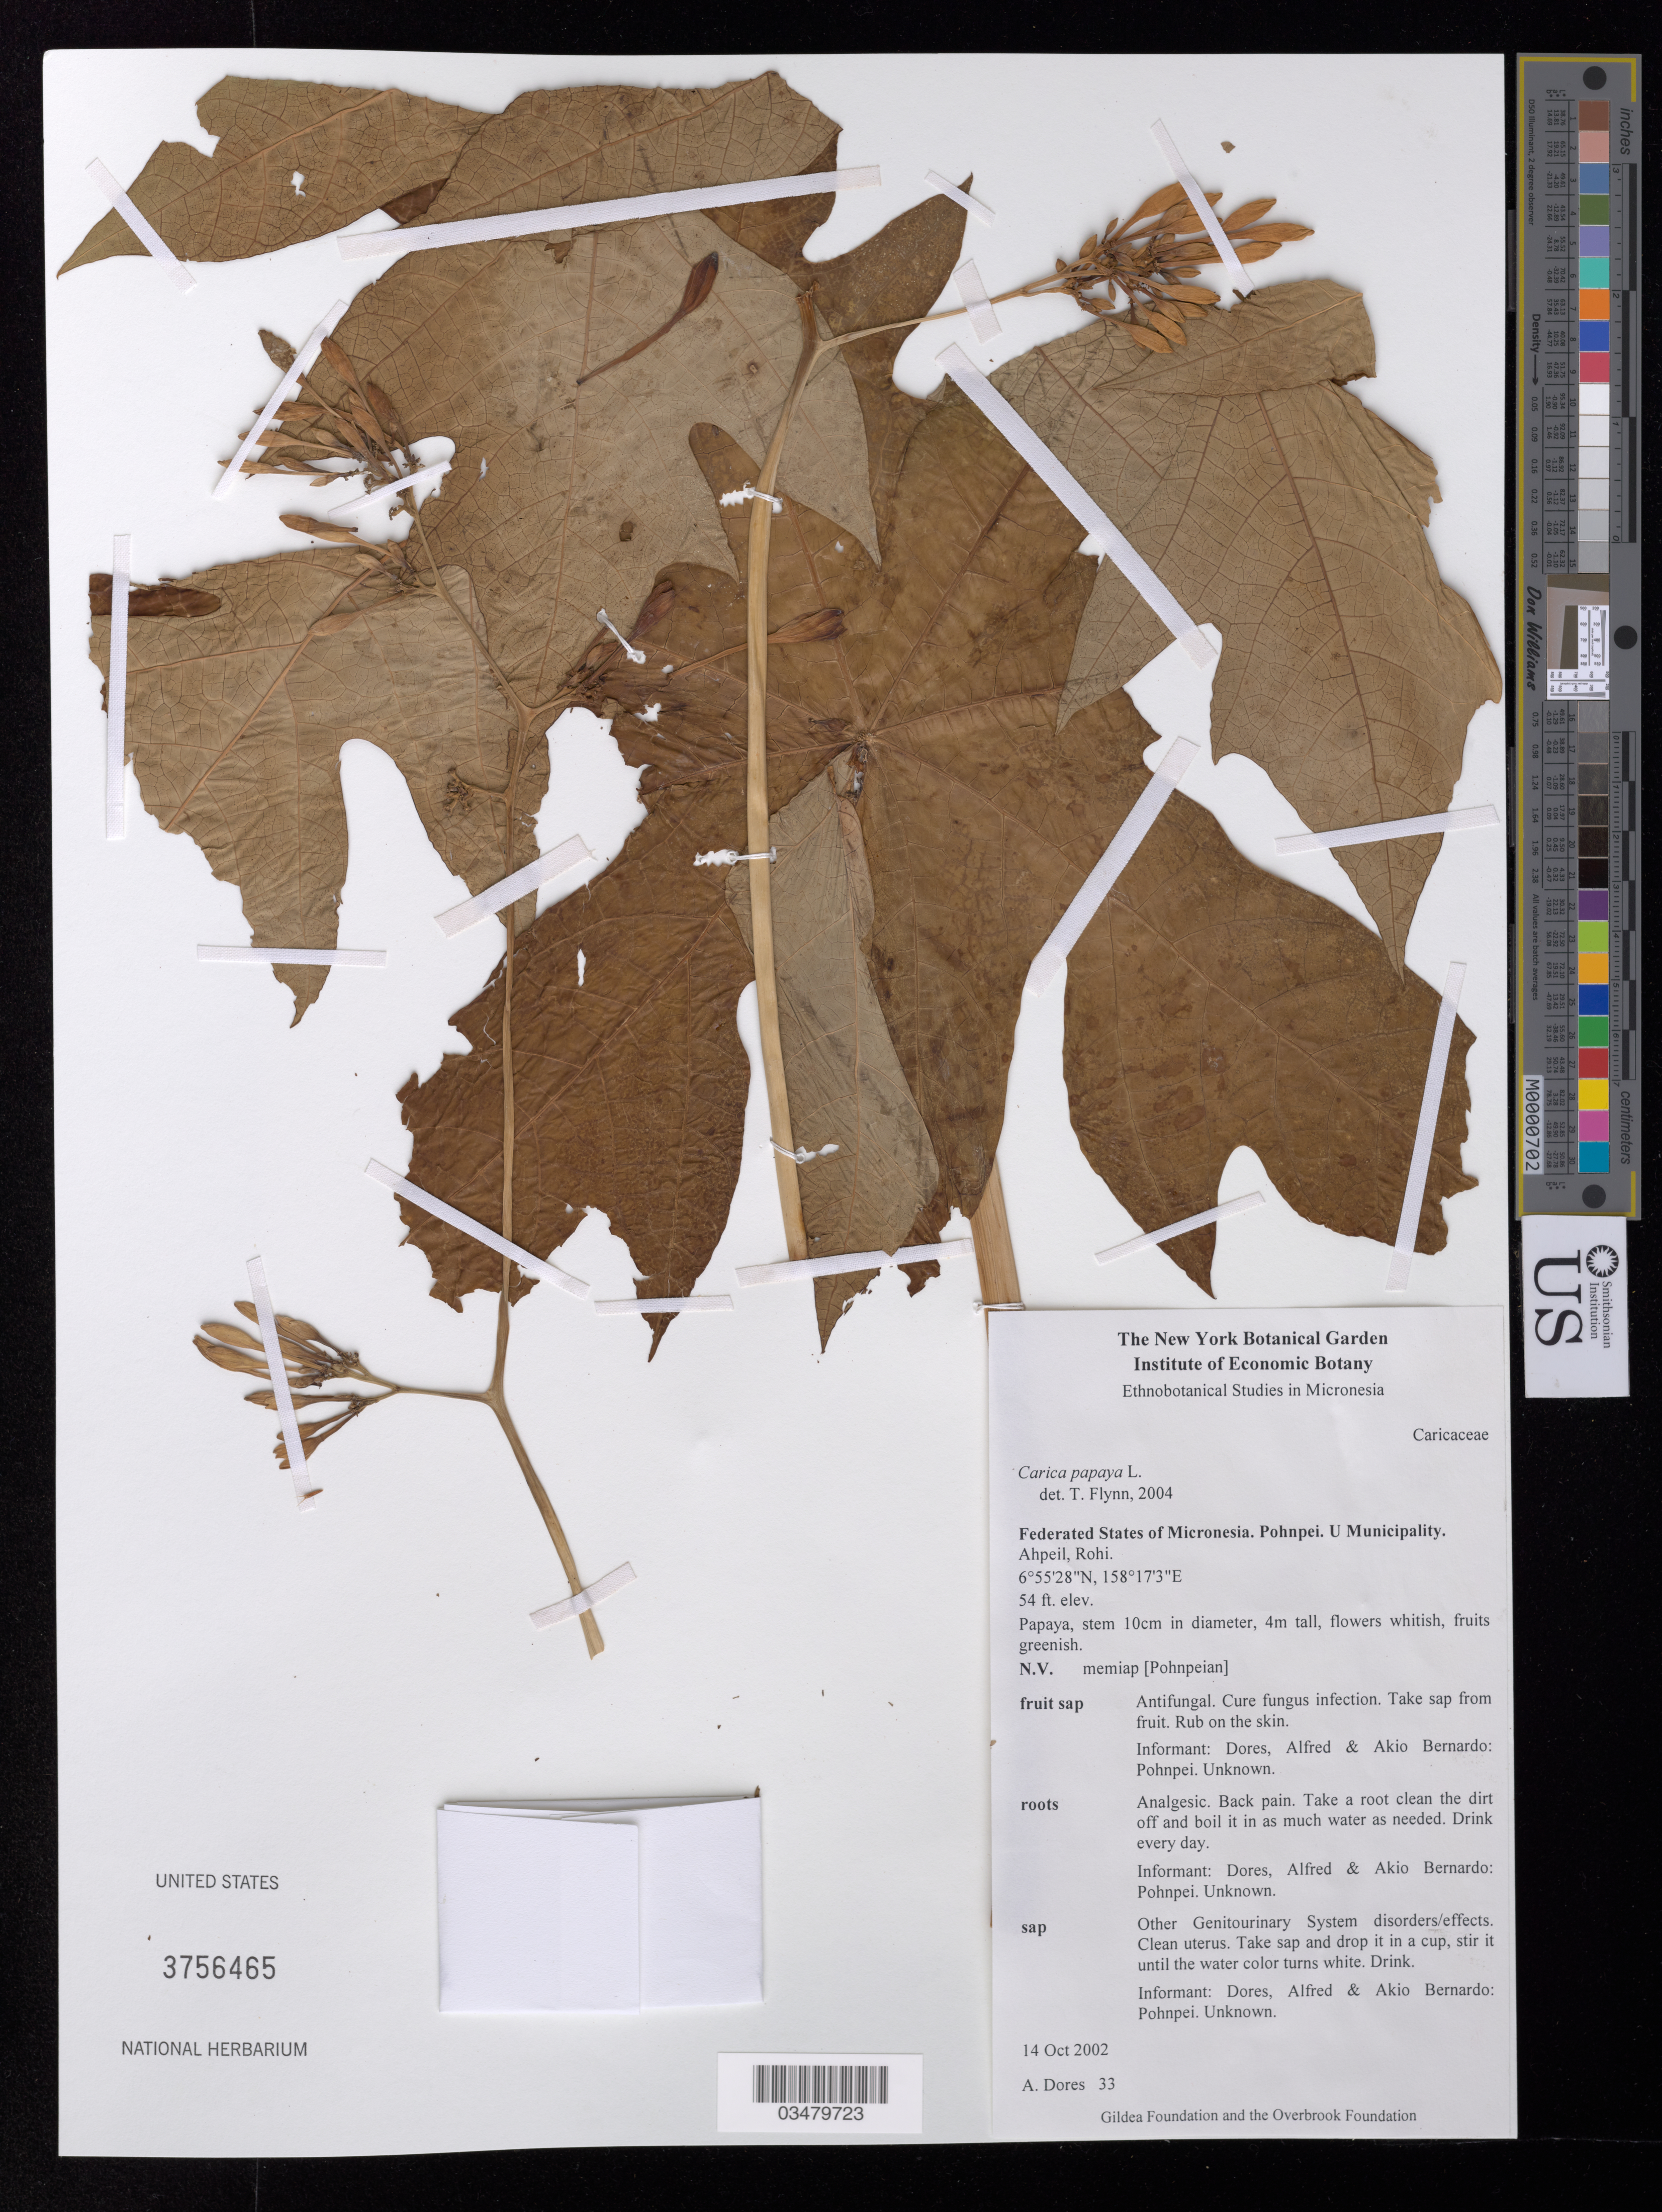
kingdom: Plantae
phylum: Tracheophyta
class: Magnoliopsida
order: Brassicales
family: Caricaceae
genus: Carica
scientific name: Carica papaya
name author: L.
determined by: Flynn, T. W.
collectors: A. Dores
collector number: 33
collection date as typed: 14 Oct 2002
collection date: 2002-10-14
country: Micronesia, Federated States of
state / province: Pohnpei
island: Pohnpei [Ponape]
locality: U Municipality. Ahpeil, Rohi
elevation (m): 16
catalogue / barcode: US 3756465